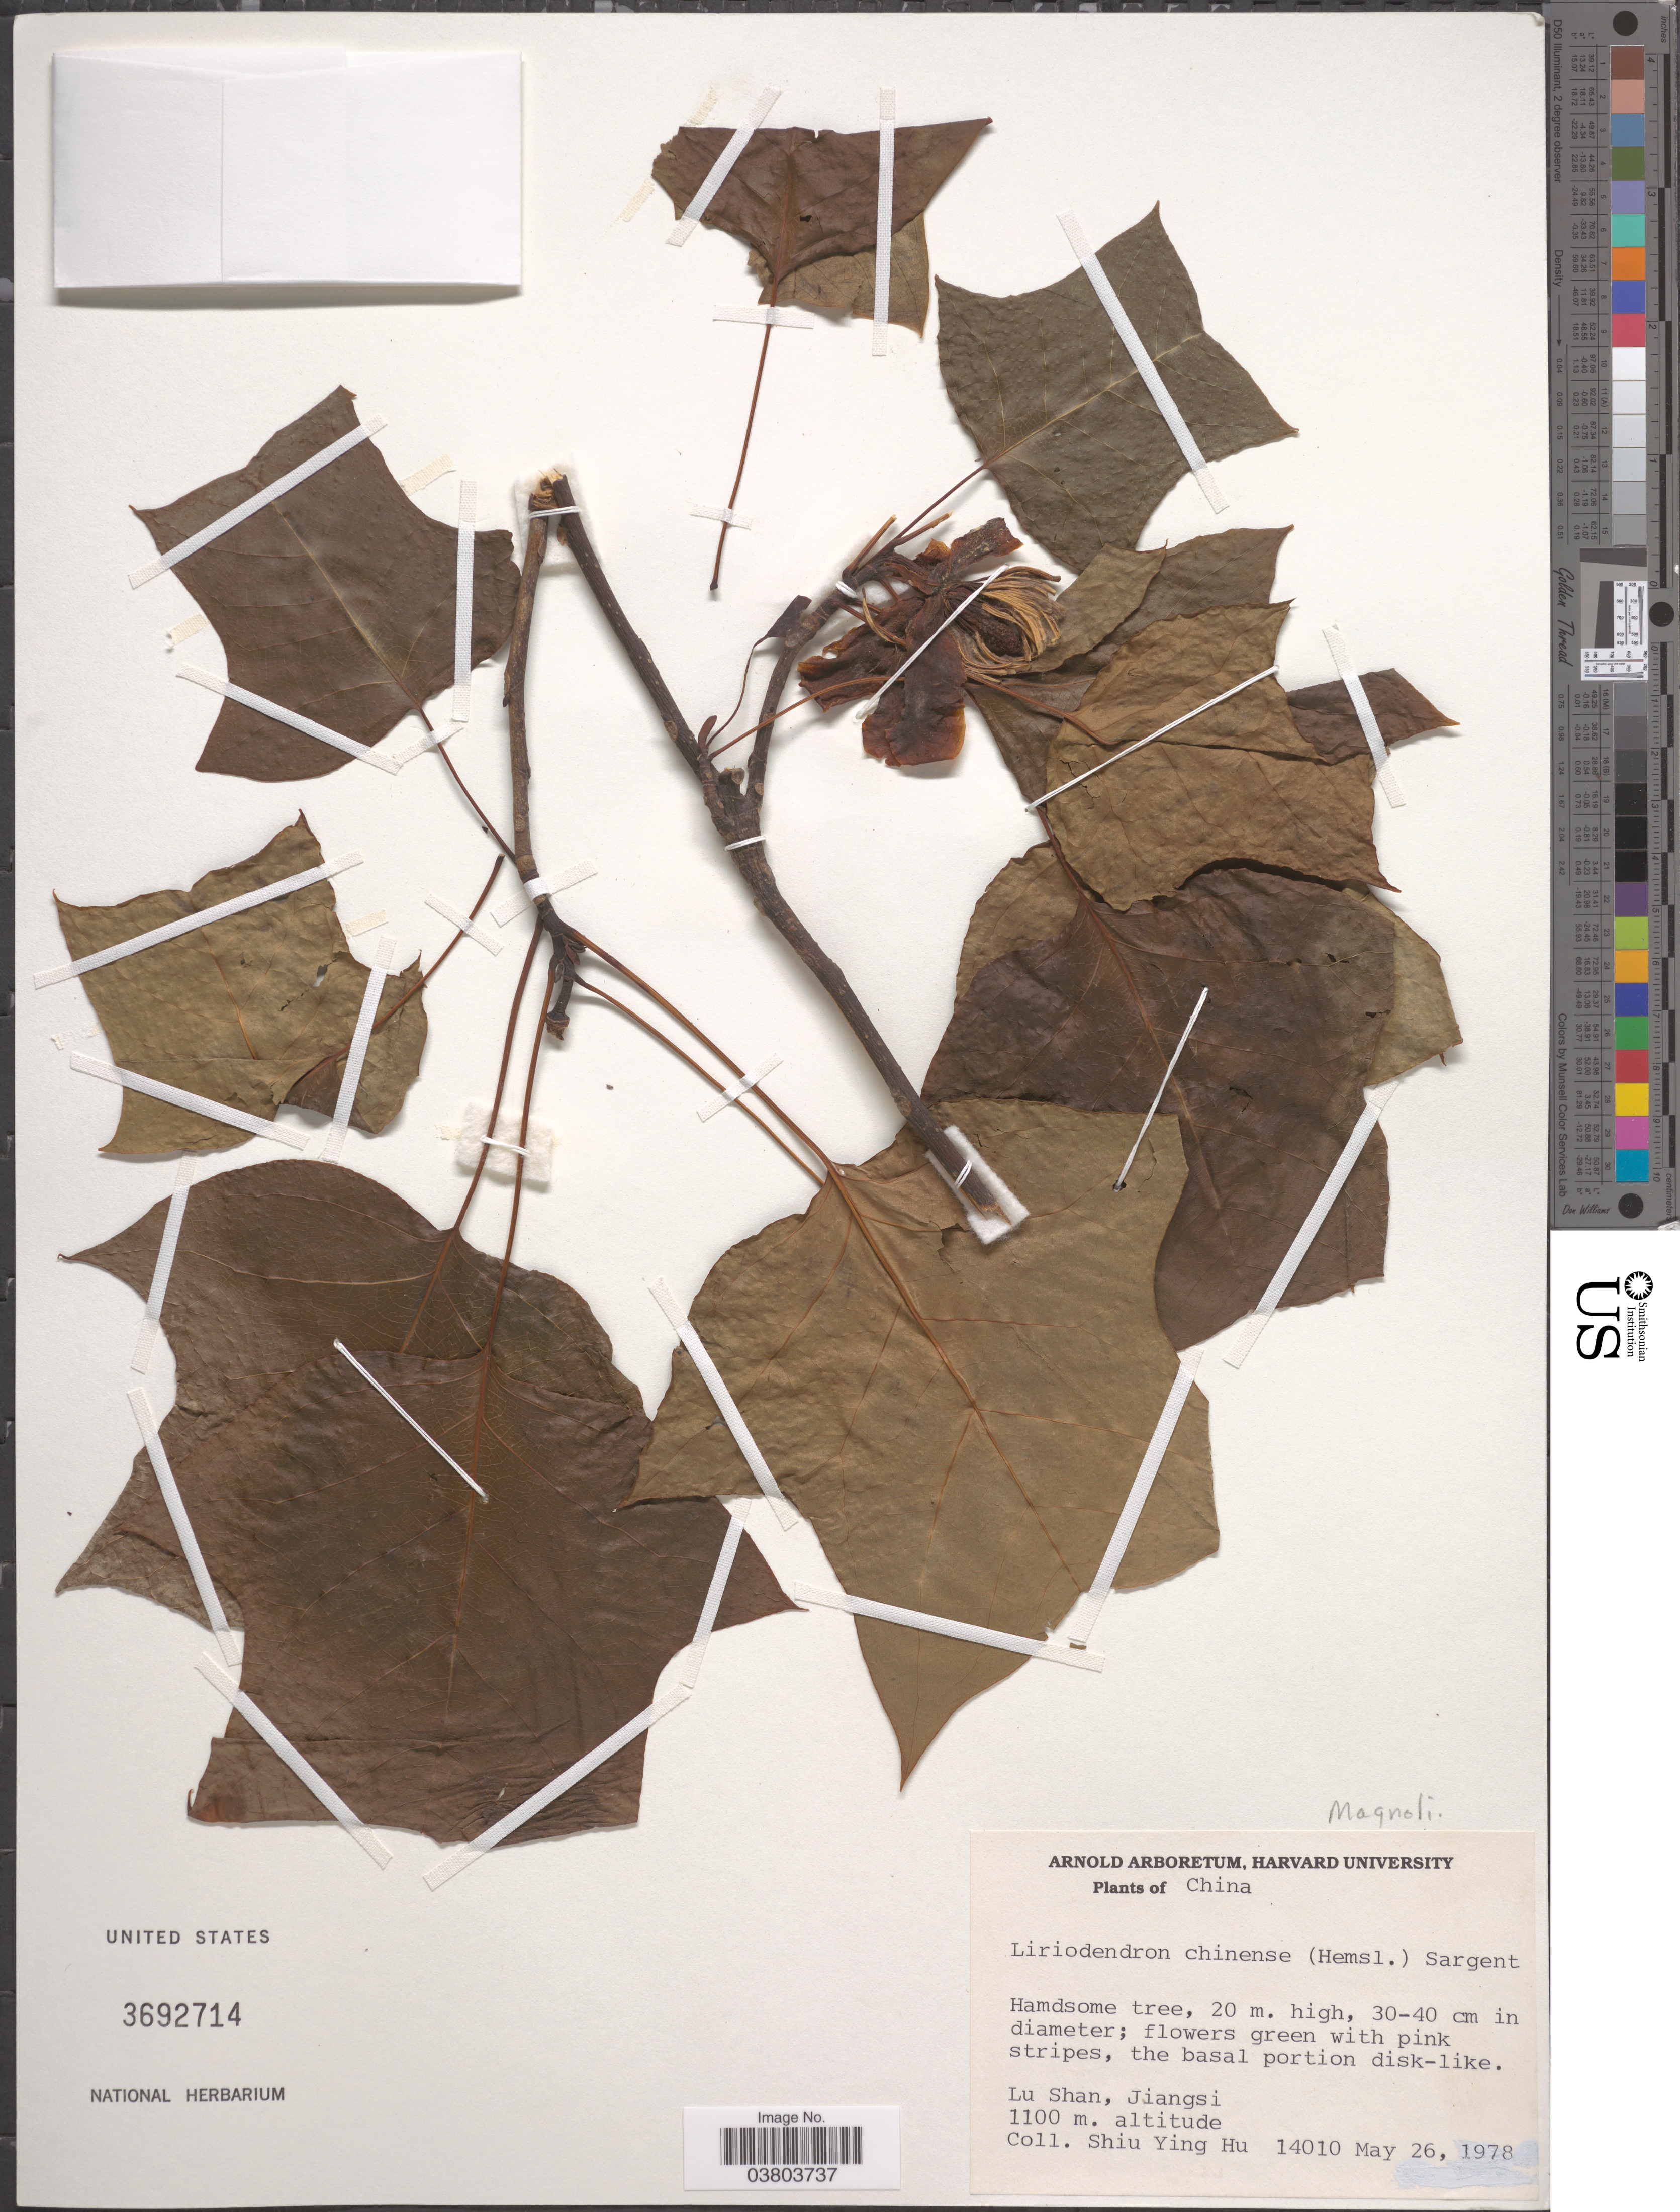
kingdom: Plantae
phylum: Tracheophyta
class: Magnoliopsida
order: Magnoliales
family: Magnoliaceae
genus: Liriodendron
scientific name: Liriodendron chinense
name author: (Hemsl.) Sarg.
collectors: S. Y. Hu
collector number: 14010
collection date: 1978-05-26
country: China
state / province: Jiangxi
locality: Lu Shan, Jiangsi.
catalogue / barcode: US 3692714